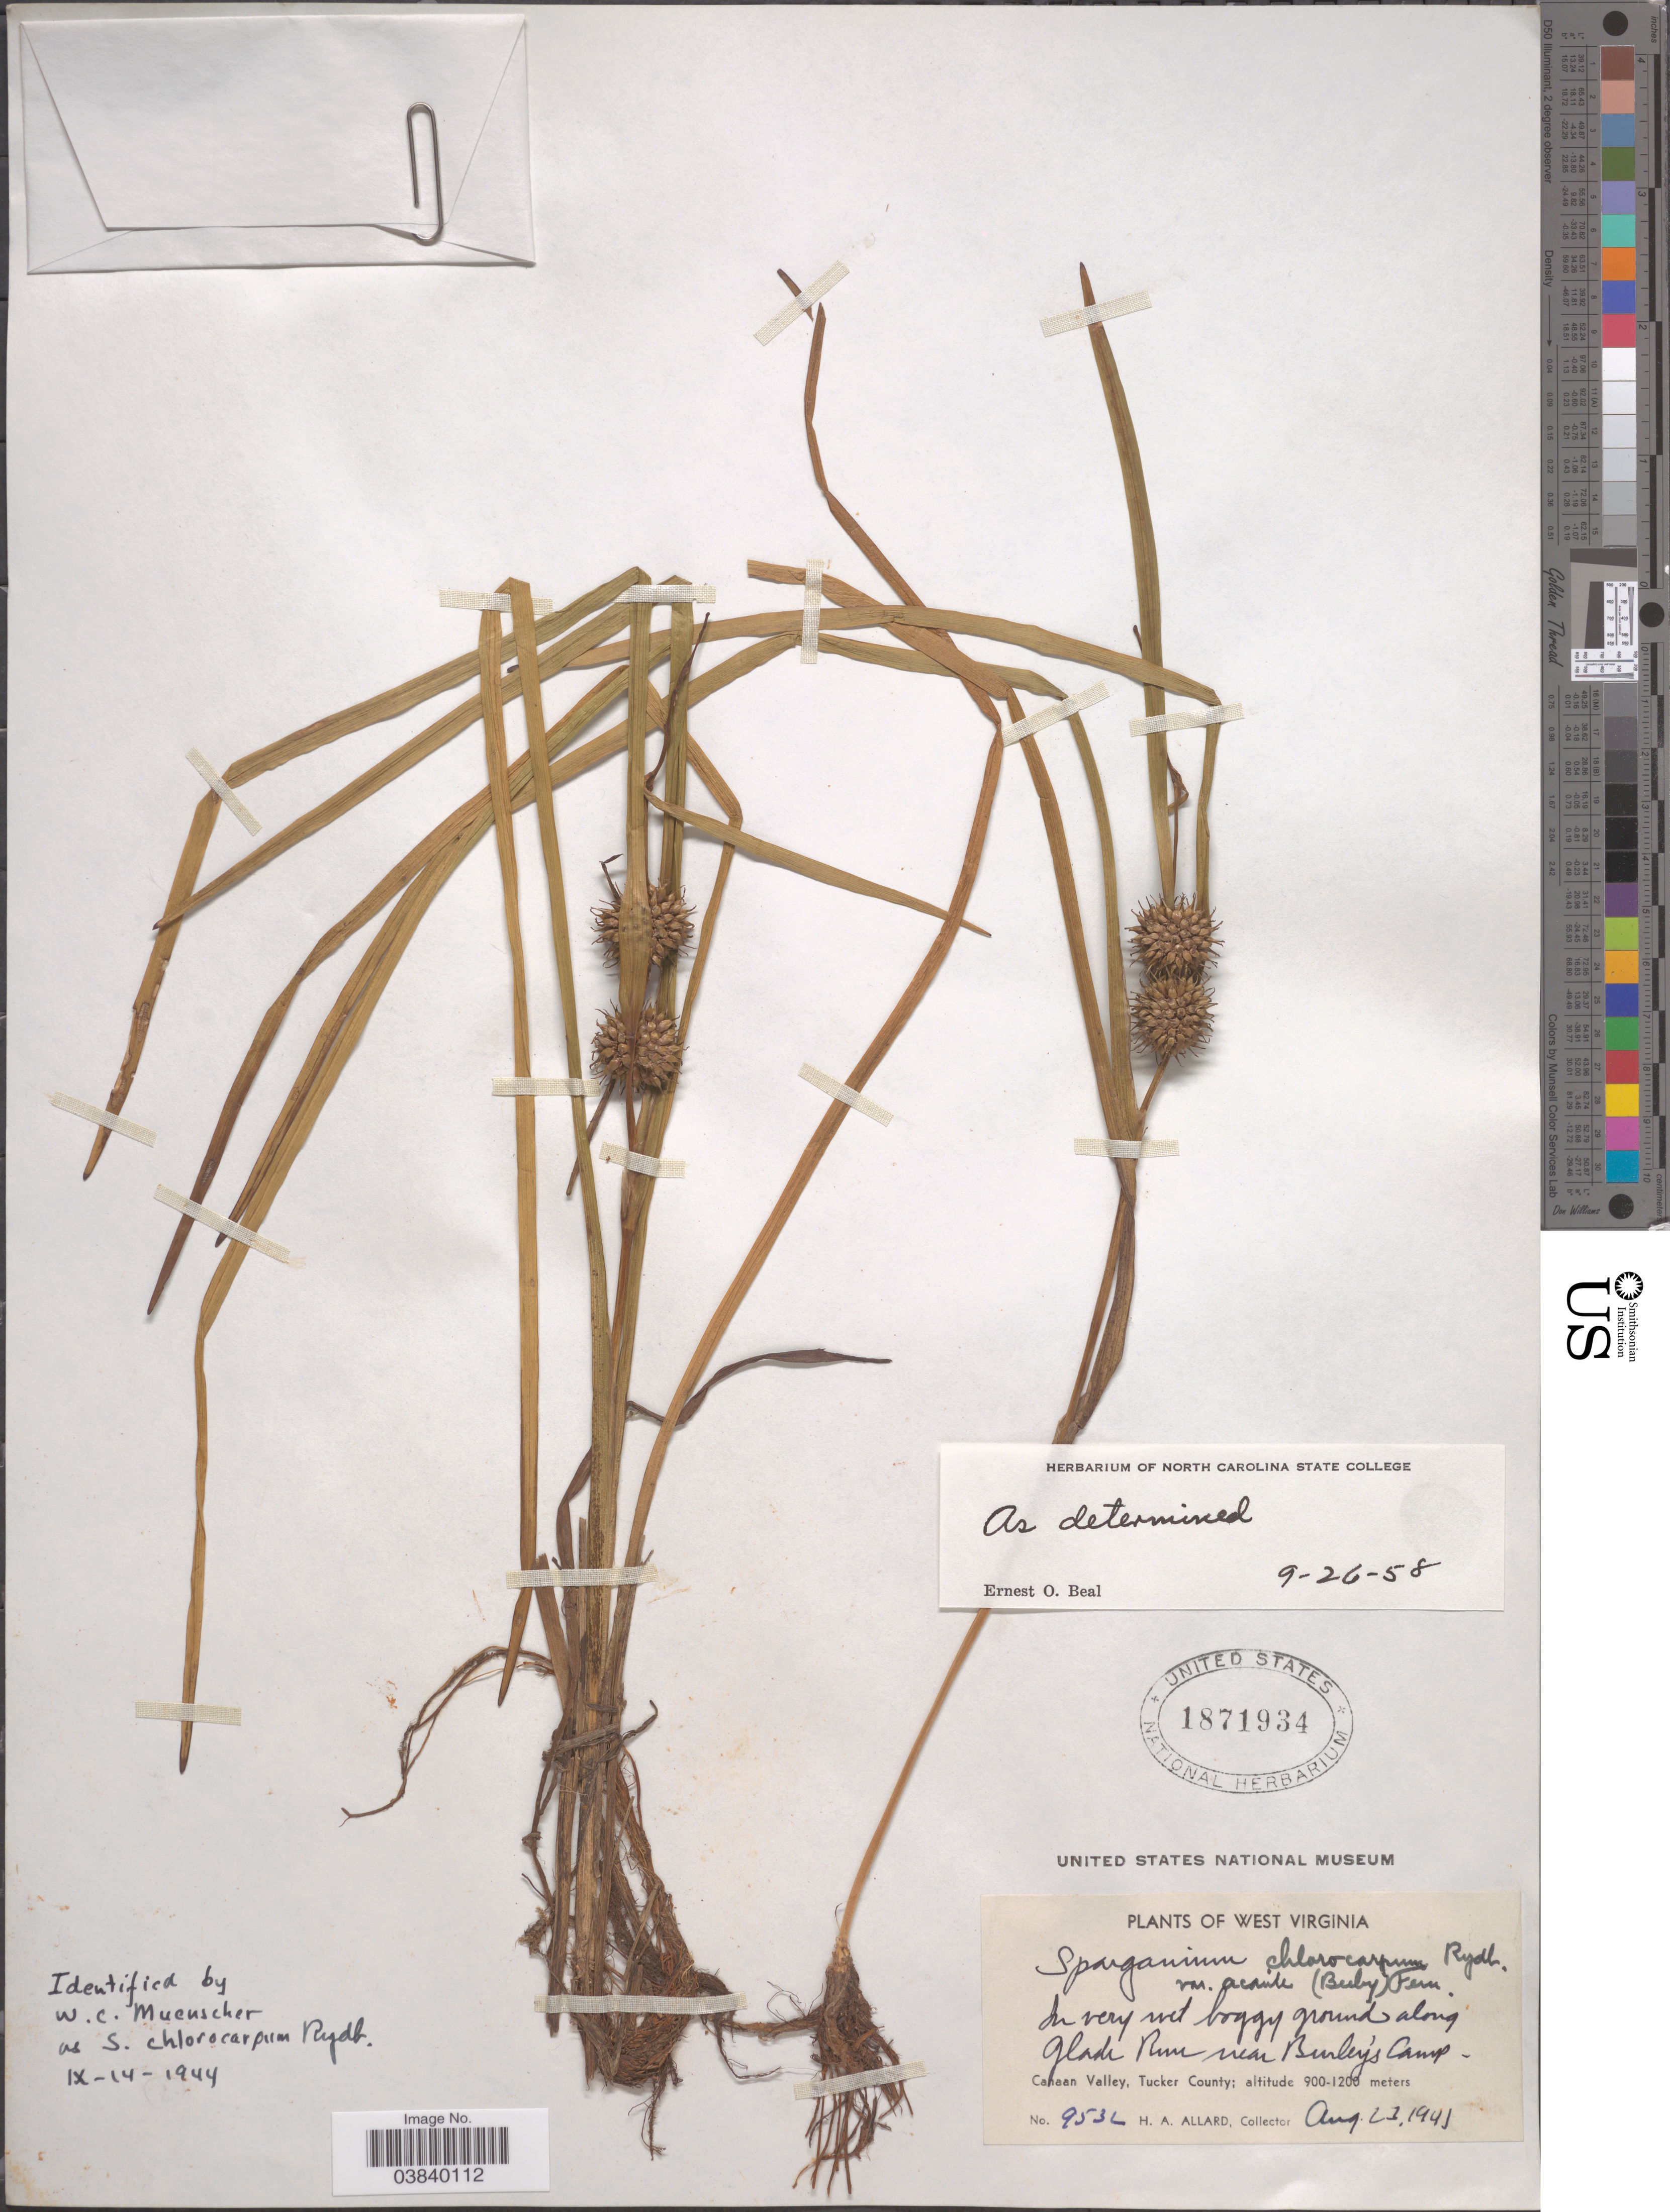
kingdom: Plantae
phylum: Tracheophyta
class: Liliopsida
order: Poales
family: Typhaceae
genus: Sparganium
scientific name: Sparganium chlorocarpum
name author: Rydb.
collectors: H. A. Allard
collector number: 9532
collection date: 1941-08-23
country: United States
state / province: West Virginia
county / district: Tucker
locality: In very wet boggy ground along Glade River near Burley's Camp. Canaan Valley, Tucker County.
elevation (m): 900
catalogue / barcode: US 1871934